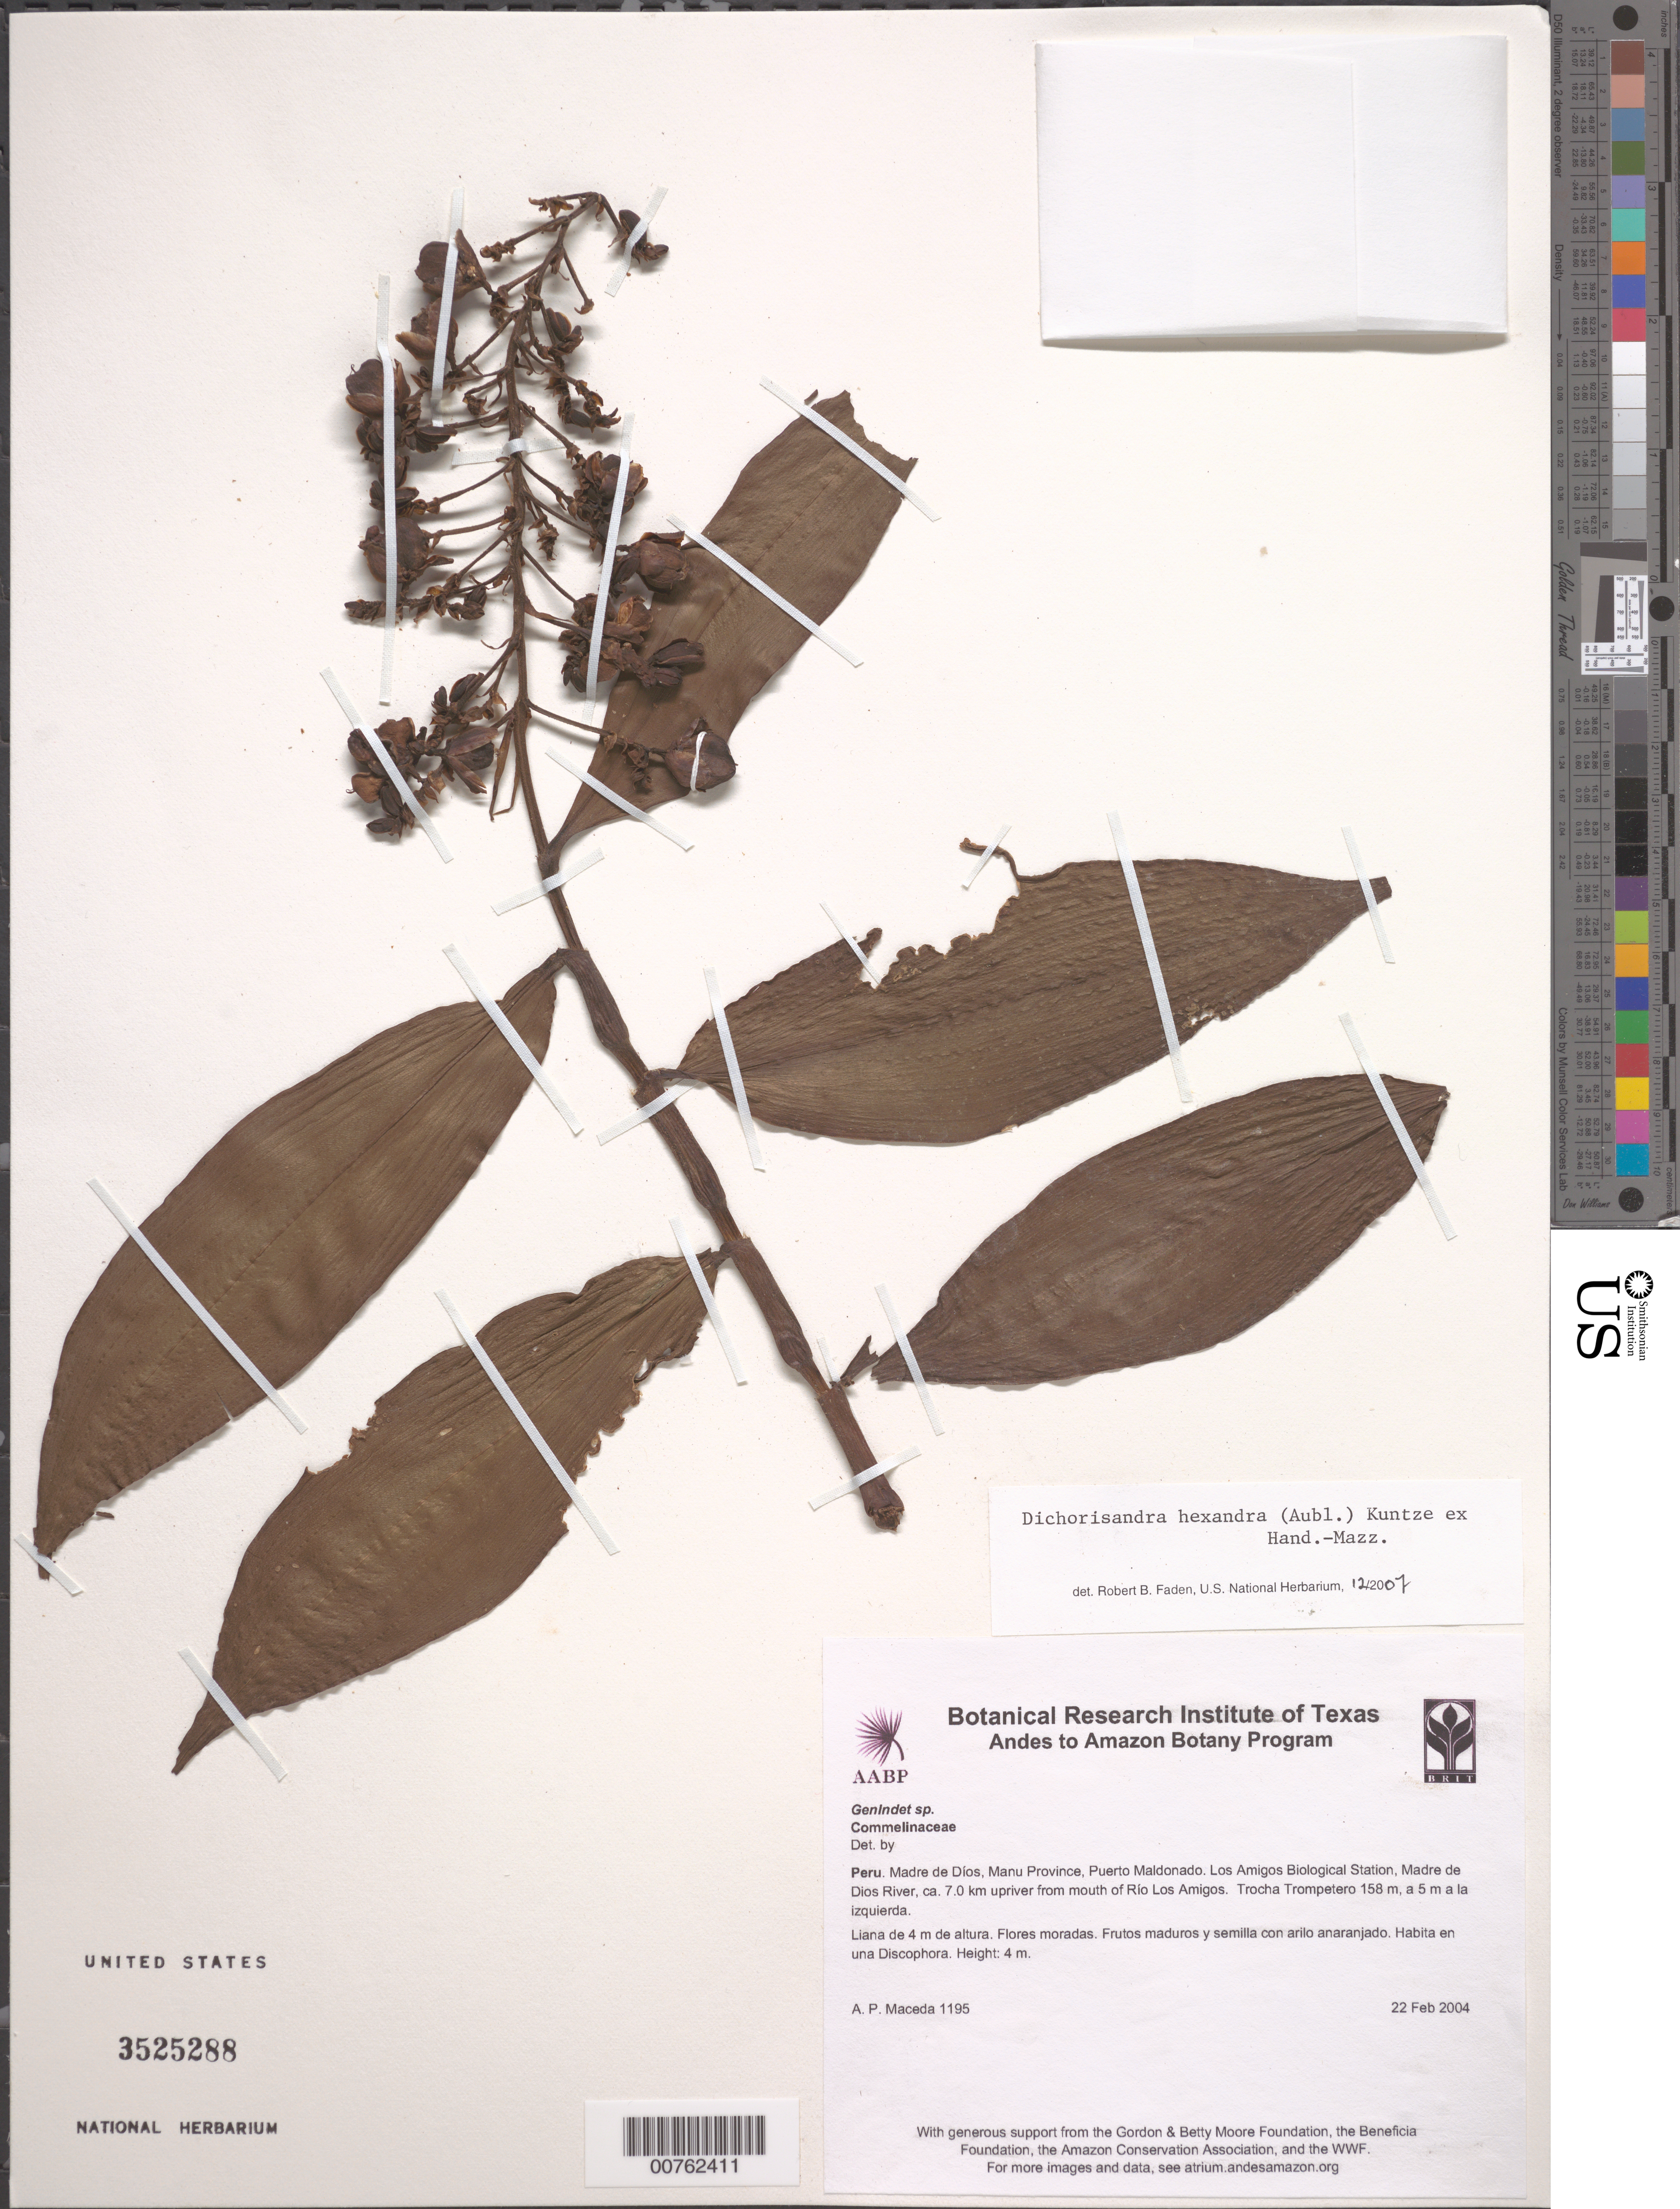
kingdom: Plantae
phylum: Tracheophyta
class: Liliopsida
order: Commelinales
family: Commelinaceae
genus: Dichorisandra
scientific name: Dichorisandra hexandra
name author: (Aubl.) Standl.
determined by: Faden, Robert B., (US), Smithsonian Institution - National Museum of Natural History (UNITED STATES)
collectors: A. Maceda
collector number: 1195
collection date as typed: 22 Feb 2004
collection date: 2004-02-22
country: Peru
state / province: Madre de Dios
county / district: Manú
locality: Los Amigos Biological Station, Madre de Dios River, ca. 7.0 km upriver from mouty of Rio Los Amigos. Trocha Playa 158 m, a 1 m a la izquierda.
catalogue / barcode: US 3525288